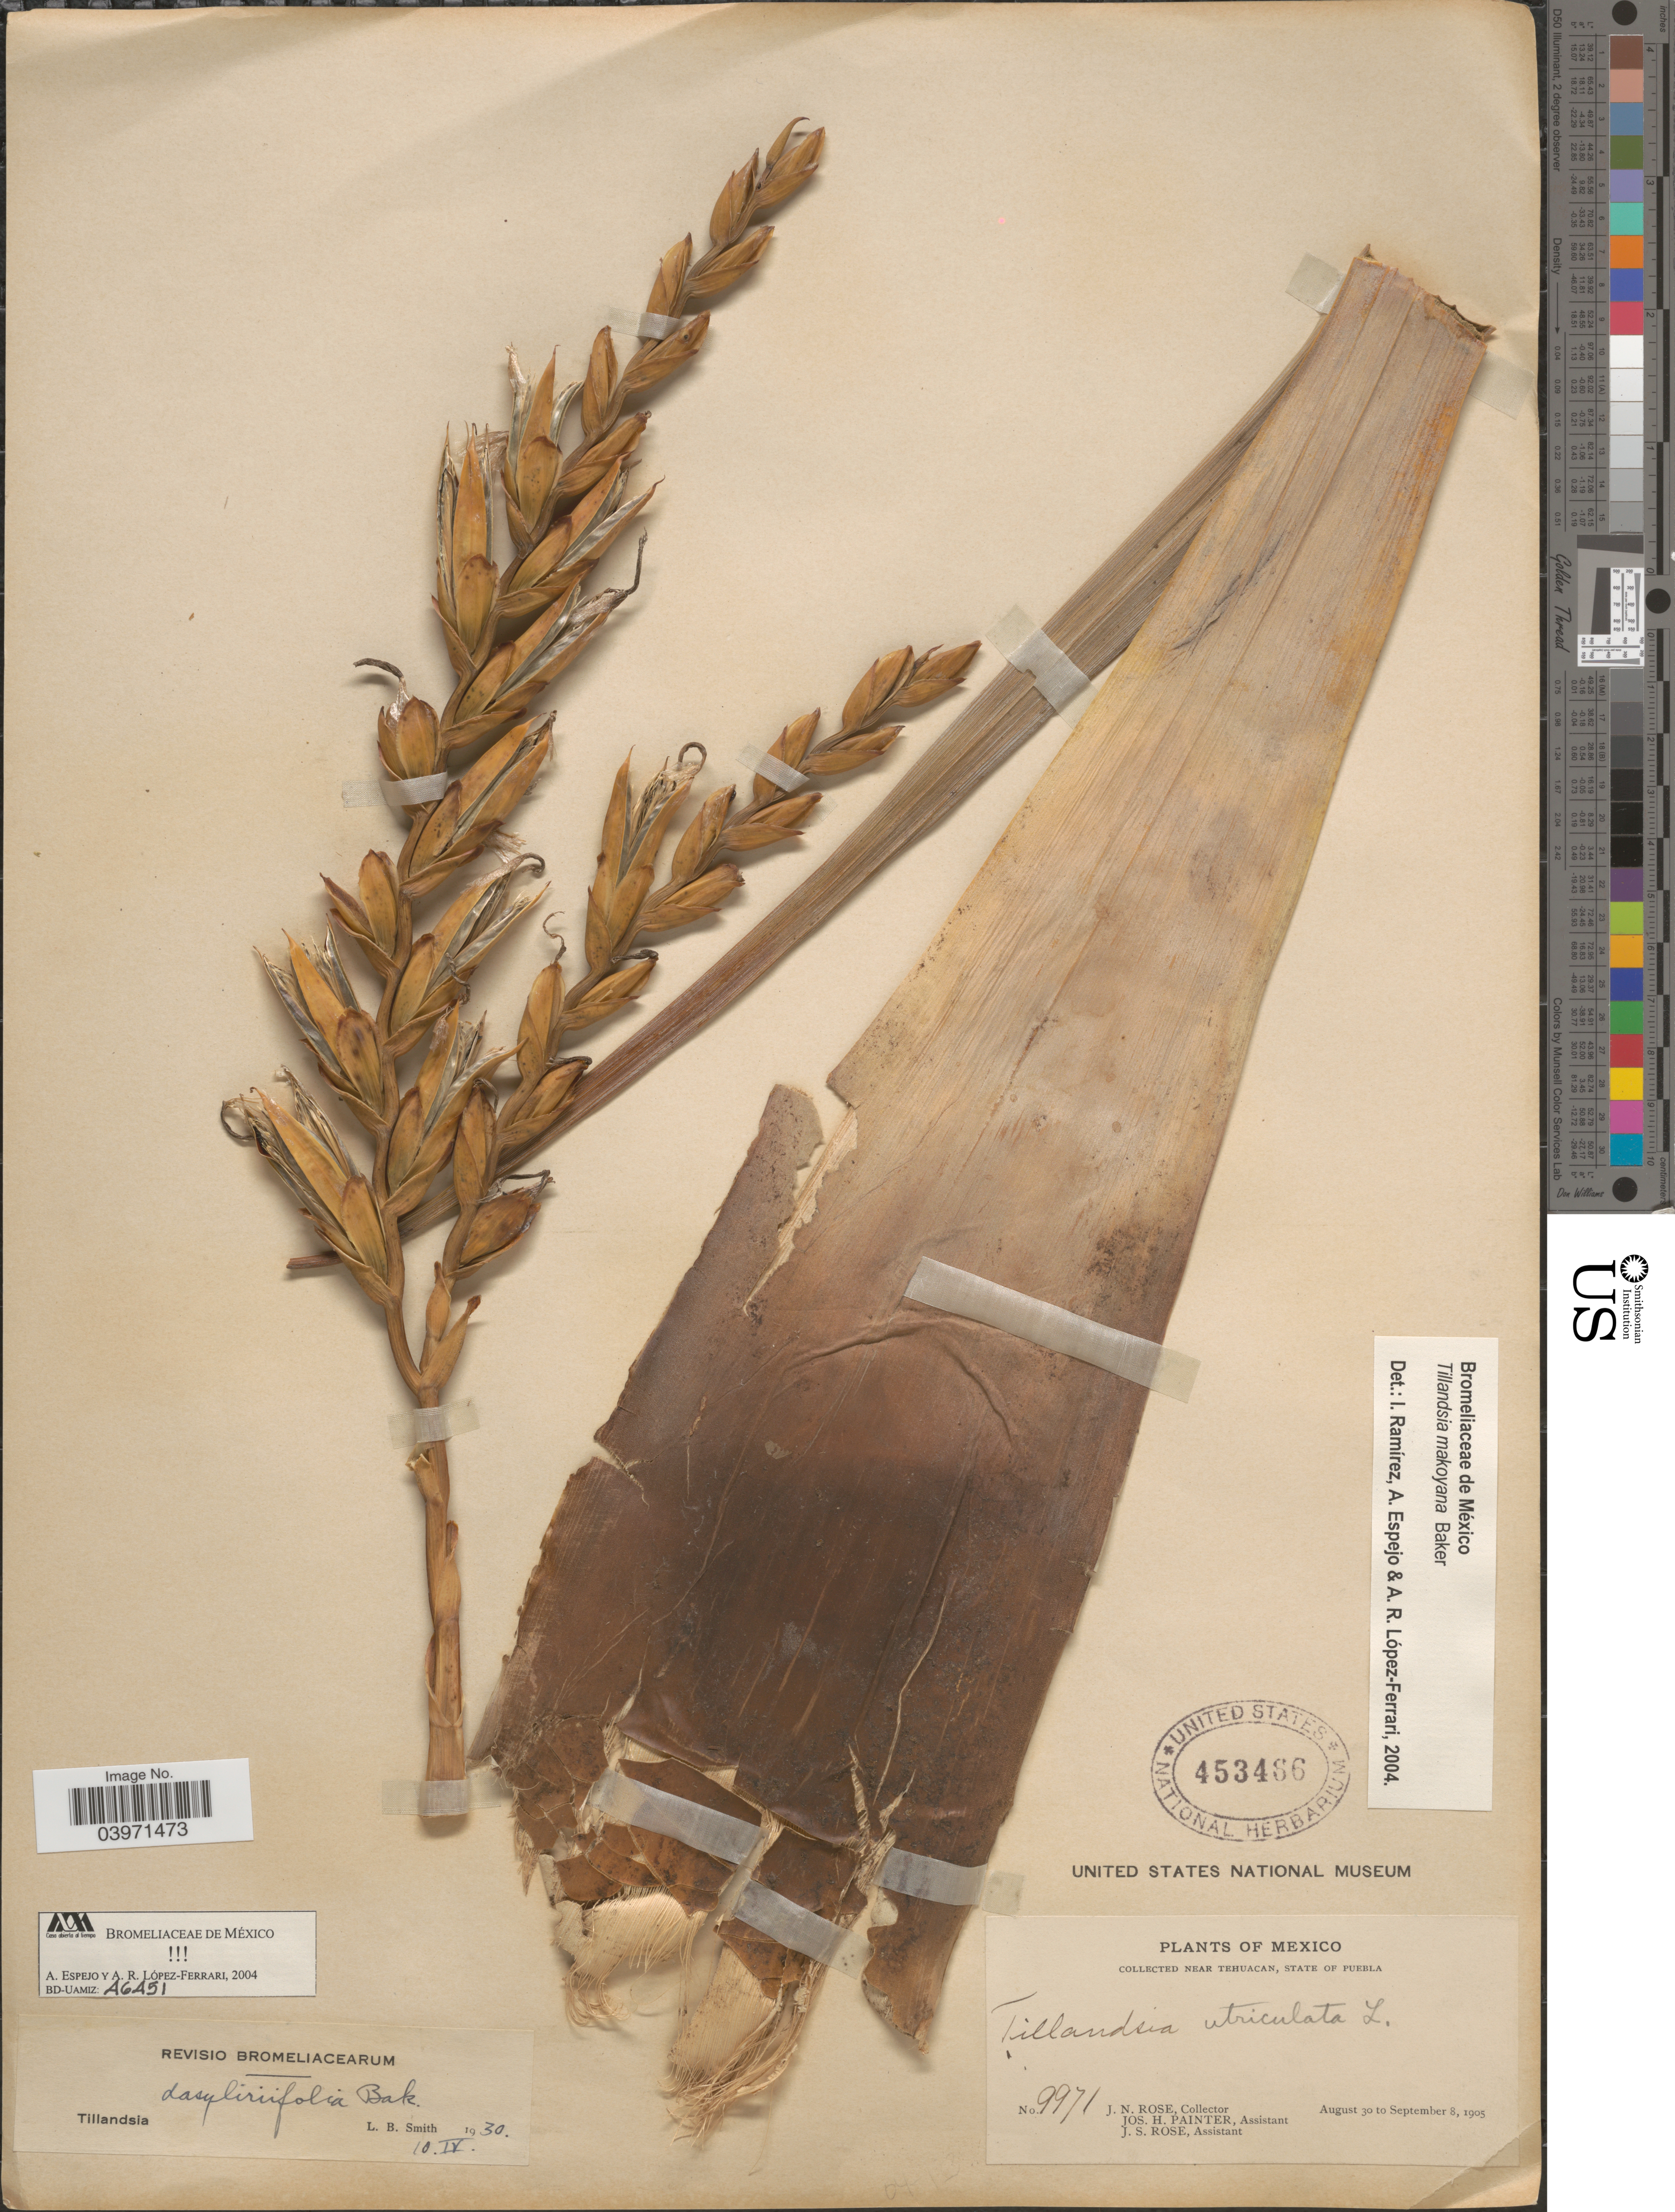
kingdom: Plantae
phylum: Tracheophyta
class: Liliopsida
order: Poales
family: Bromeliaceae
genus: Tillandsia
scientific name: Tillandsia makoyana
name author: Baker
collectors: J. N. Rose, J. H. Painter & J. S. Rose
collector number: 9971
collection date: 1905-08-30/1905-09-08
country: Mexico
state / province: Puebla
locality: Near Tehuacan.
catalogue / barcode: US 453466